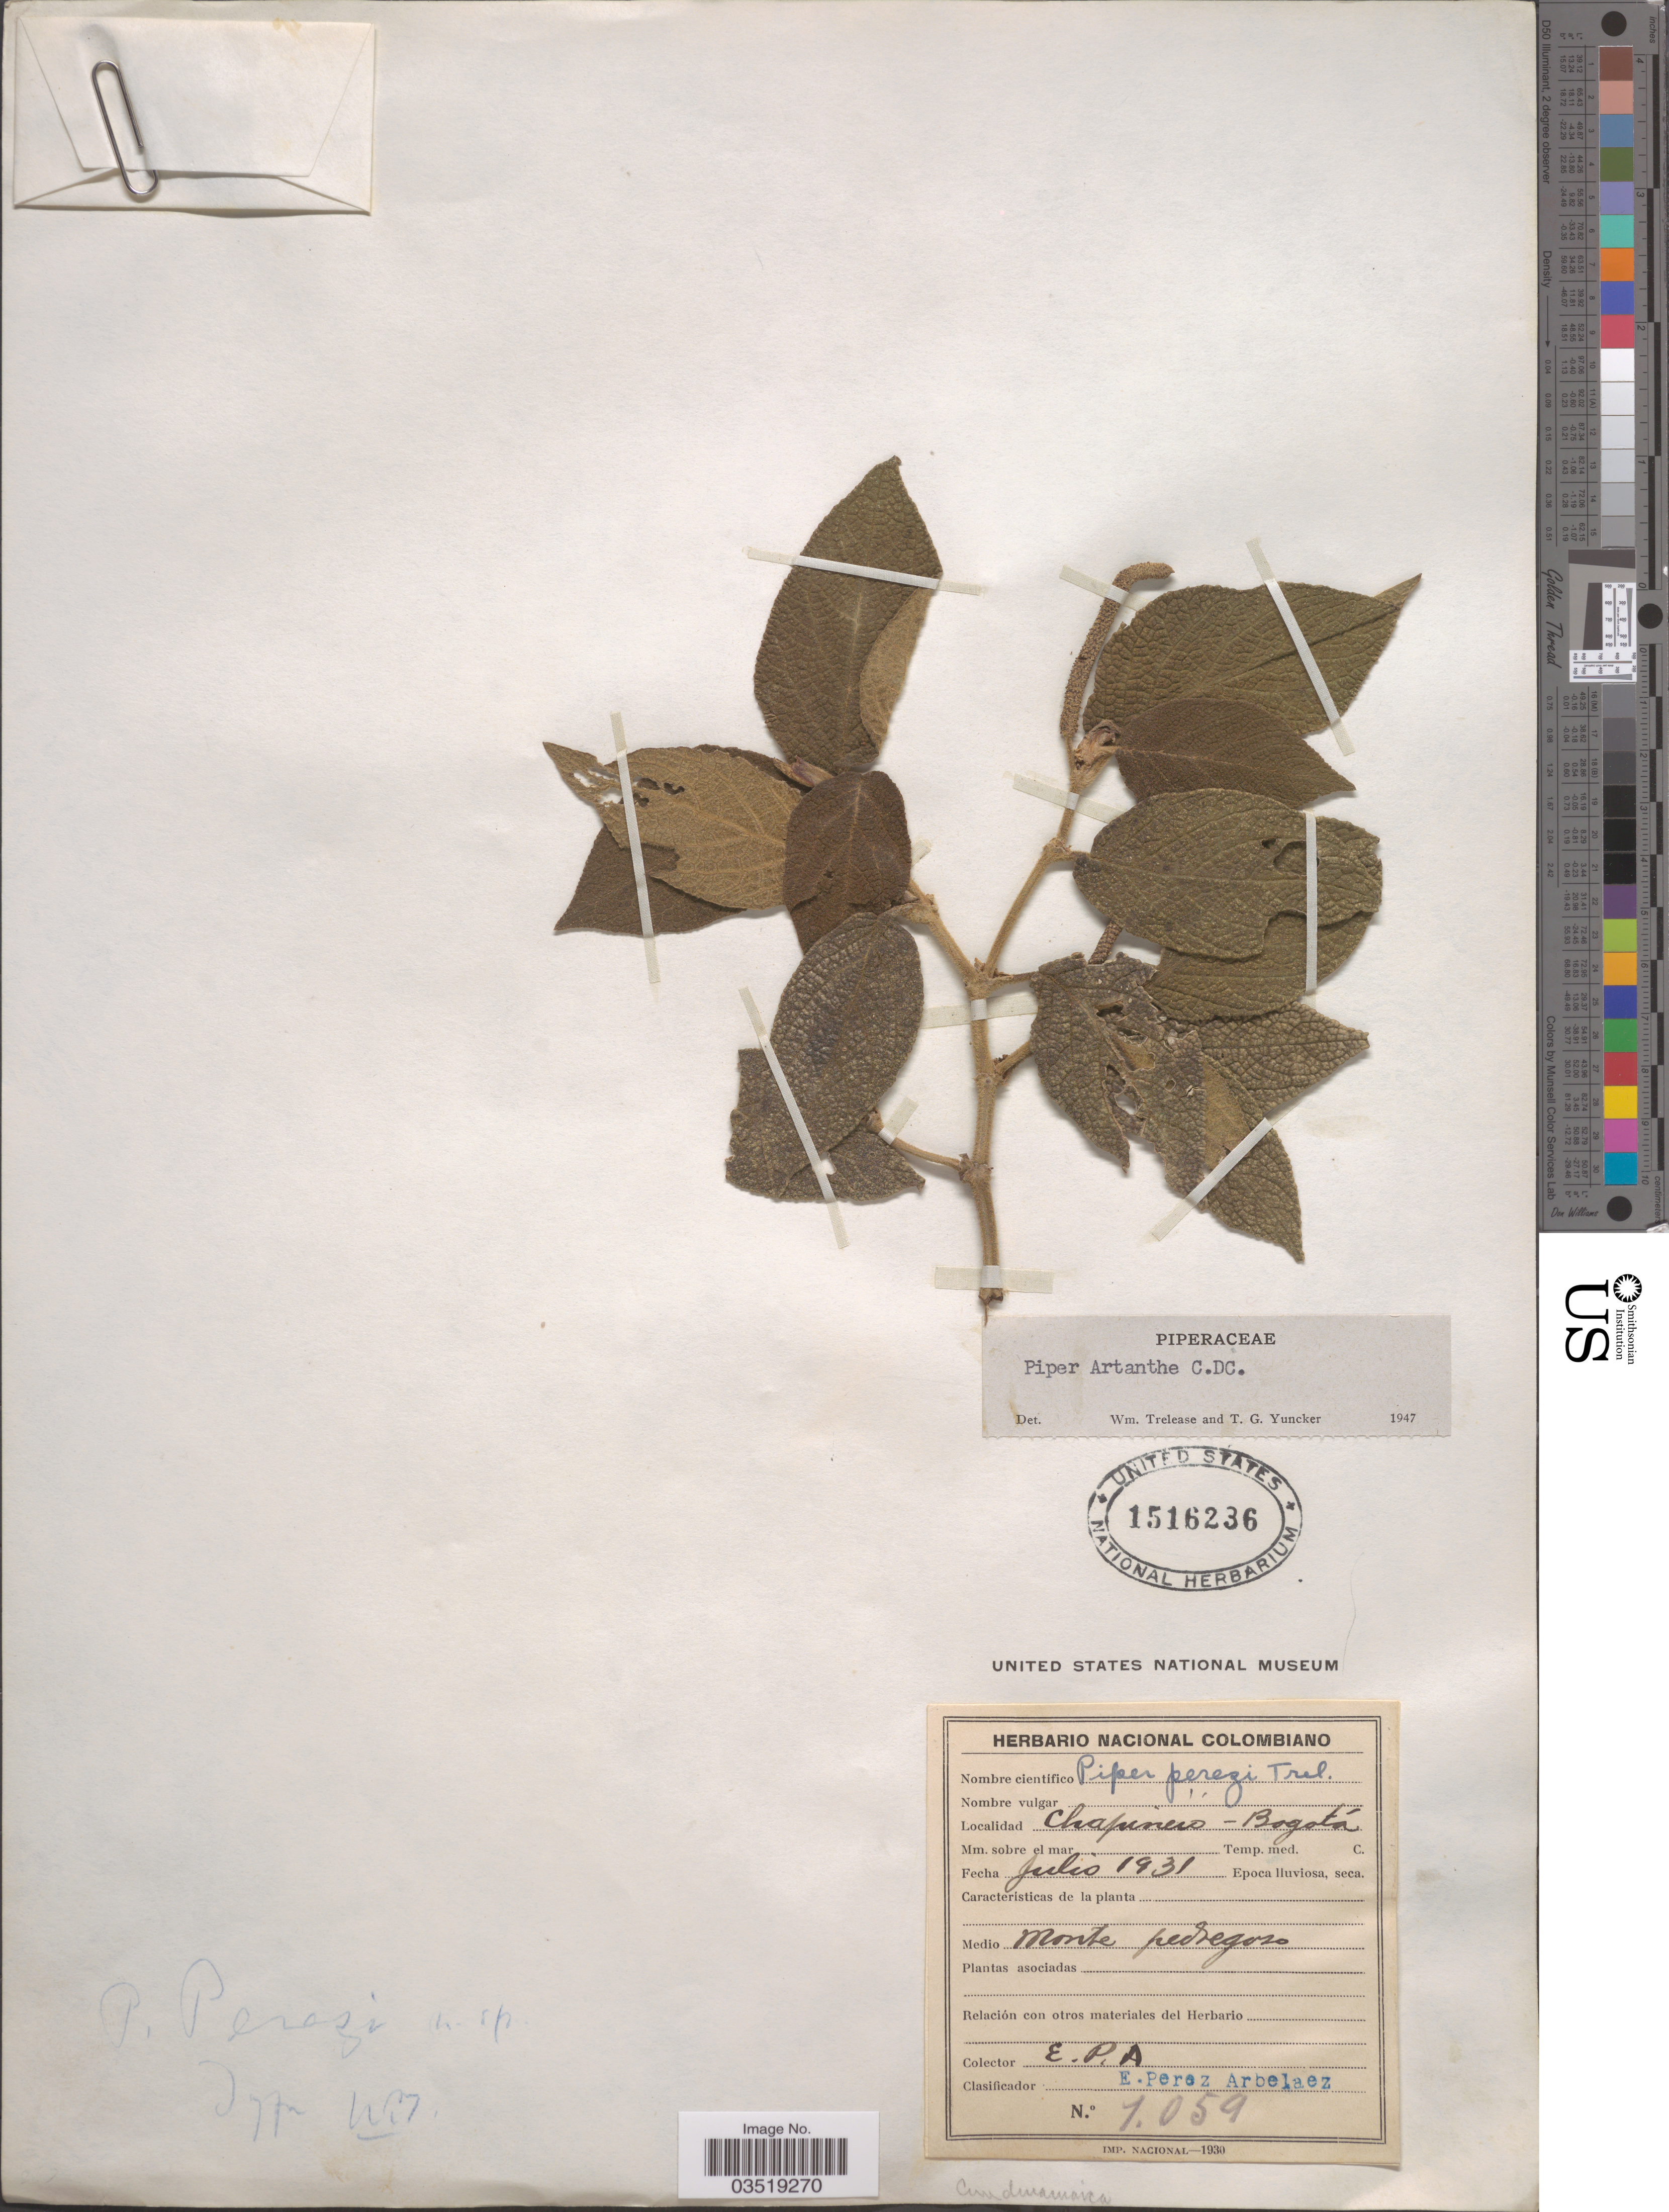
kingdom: Plantae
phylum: Tracheophyta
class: Magnoliopsida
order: Piperales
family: Piperaceae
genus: Piper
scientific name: Piper artanthe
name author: C. DC.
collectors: E. Pérez Arbeláez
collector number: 1059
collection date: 1931-07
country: Colombia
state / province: Bogota D.C.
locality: Chapinero-Bogotá.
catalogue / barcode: US 1516236